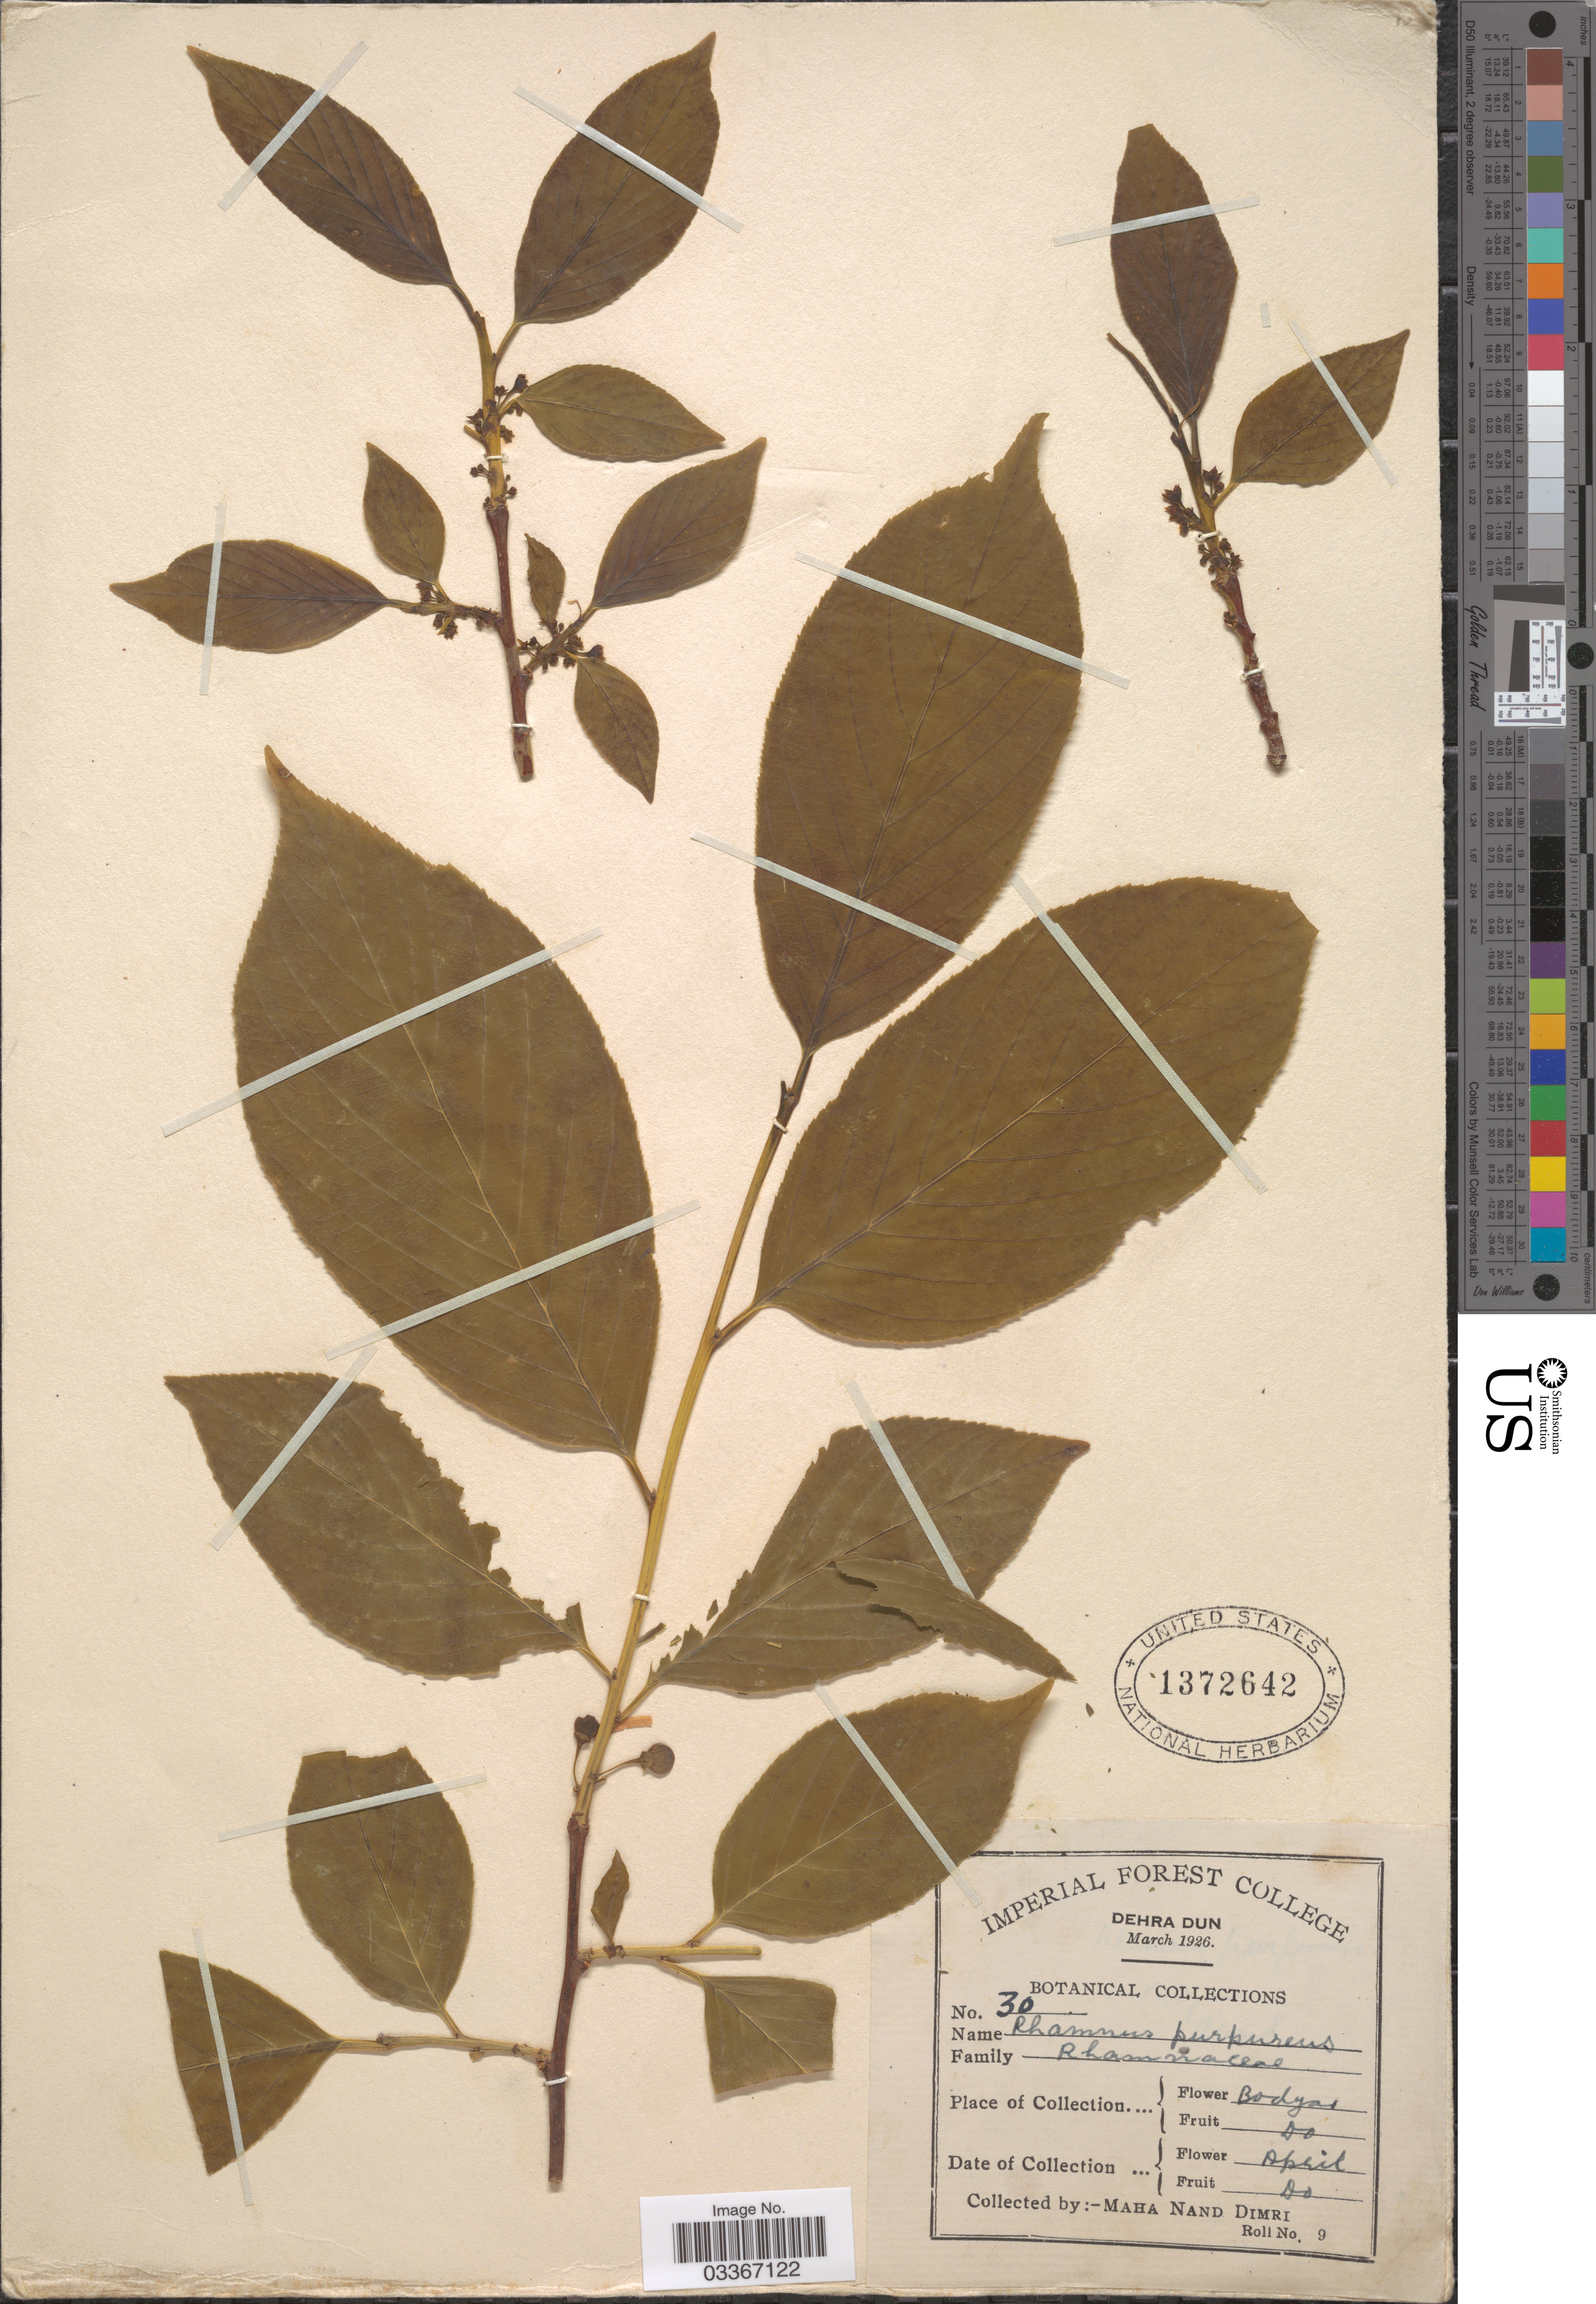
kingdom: Plantae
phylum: Tracheophyta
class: Magnoliopsida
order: Rosales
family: Rhamnaceae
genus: Rhamnus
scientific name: Rhamnus purpurea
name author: Edgew.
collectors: M. Dimri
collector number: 30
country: India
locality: Bodyar.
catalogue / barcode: US 1372642